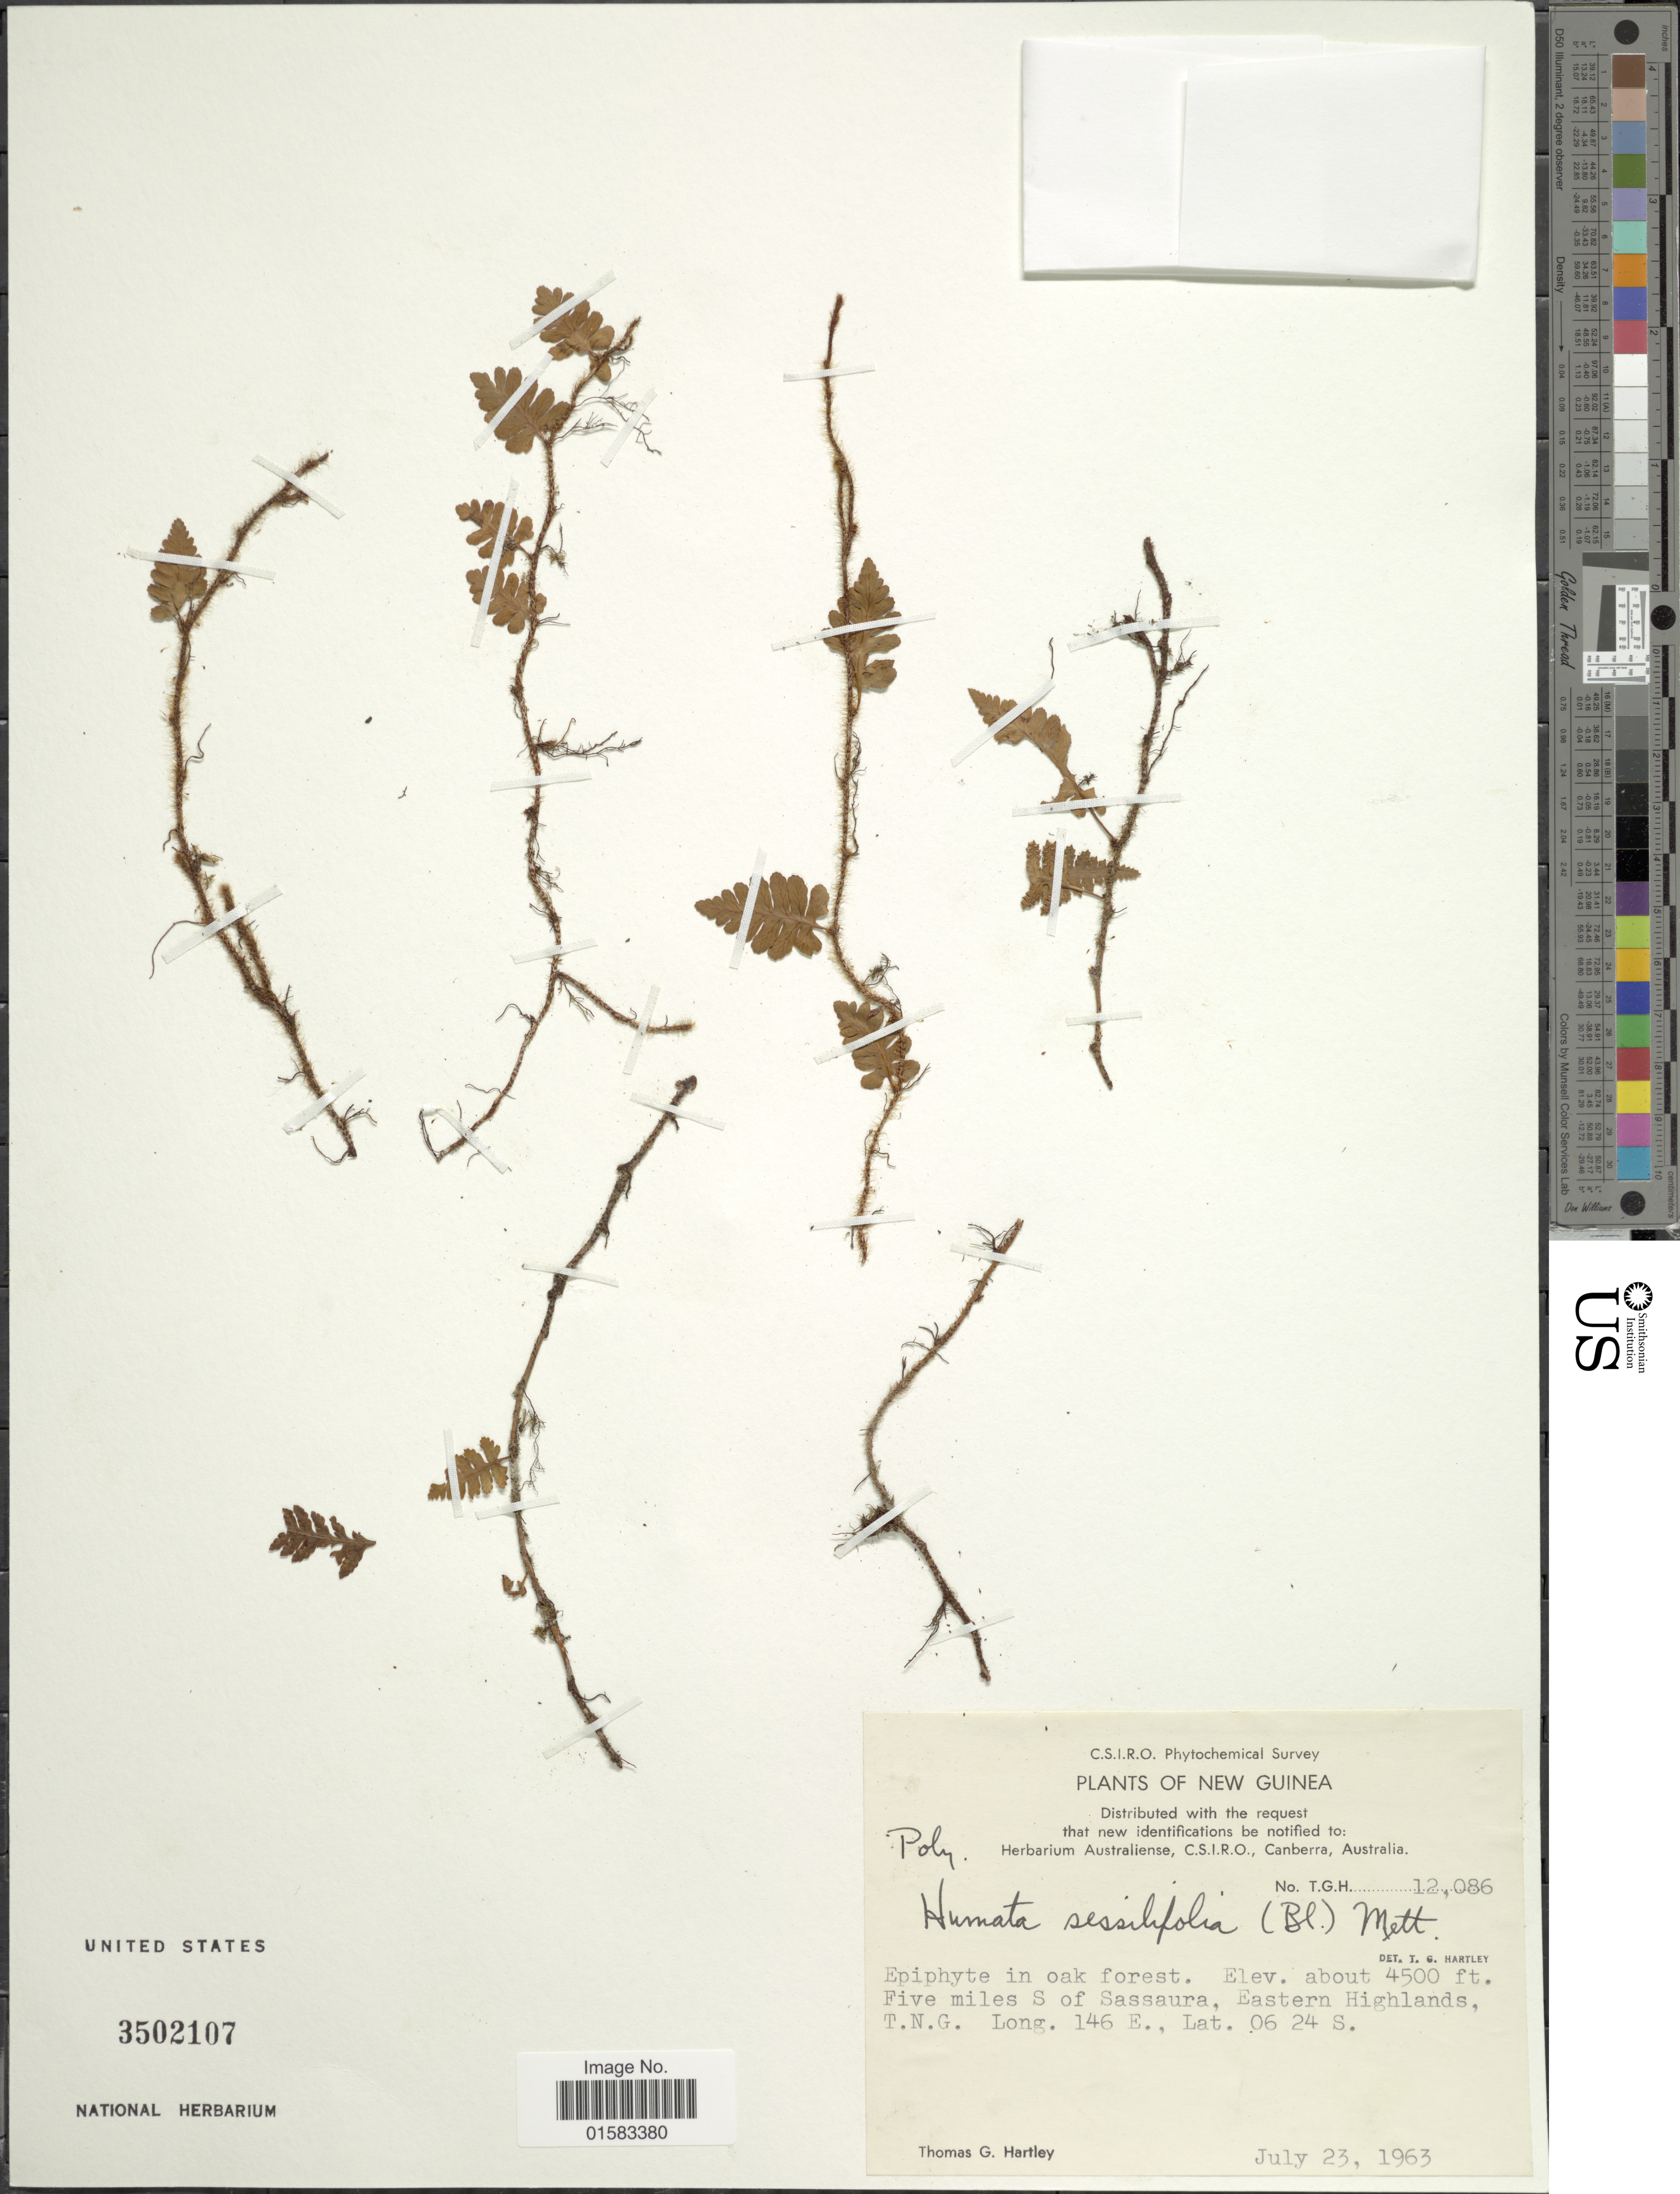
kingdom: Plantae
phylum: Tracheophyta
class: Polypodiopsida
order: Polypodiales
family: Davalliaceae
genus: Davallia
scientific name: Davallia sessilifolia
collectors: T. G. Hartley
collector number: T.G.H 12086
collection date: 1963-07-23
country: Papua New Guinea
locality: New Guinea, Five Miles S of Sassaura, Eastern Highlands, T.N.G.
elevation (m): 1372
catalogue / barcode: US 3502107